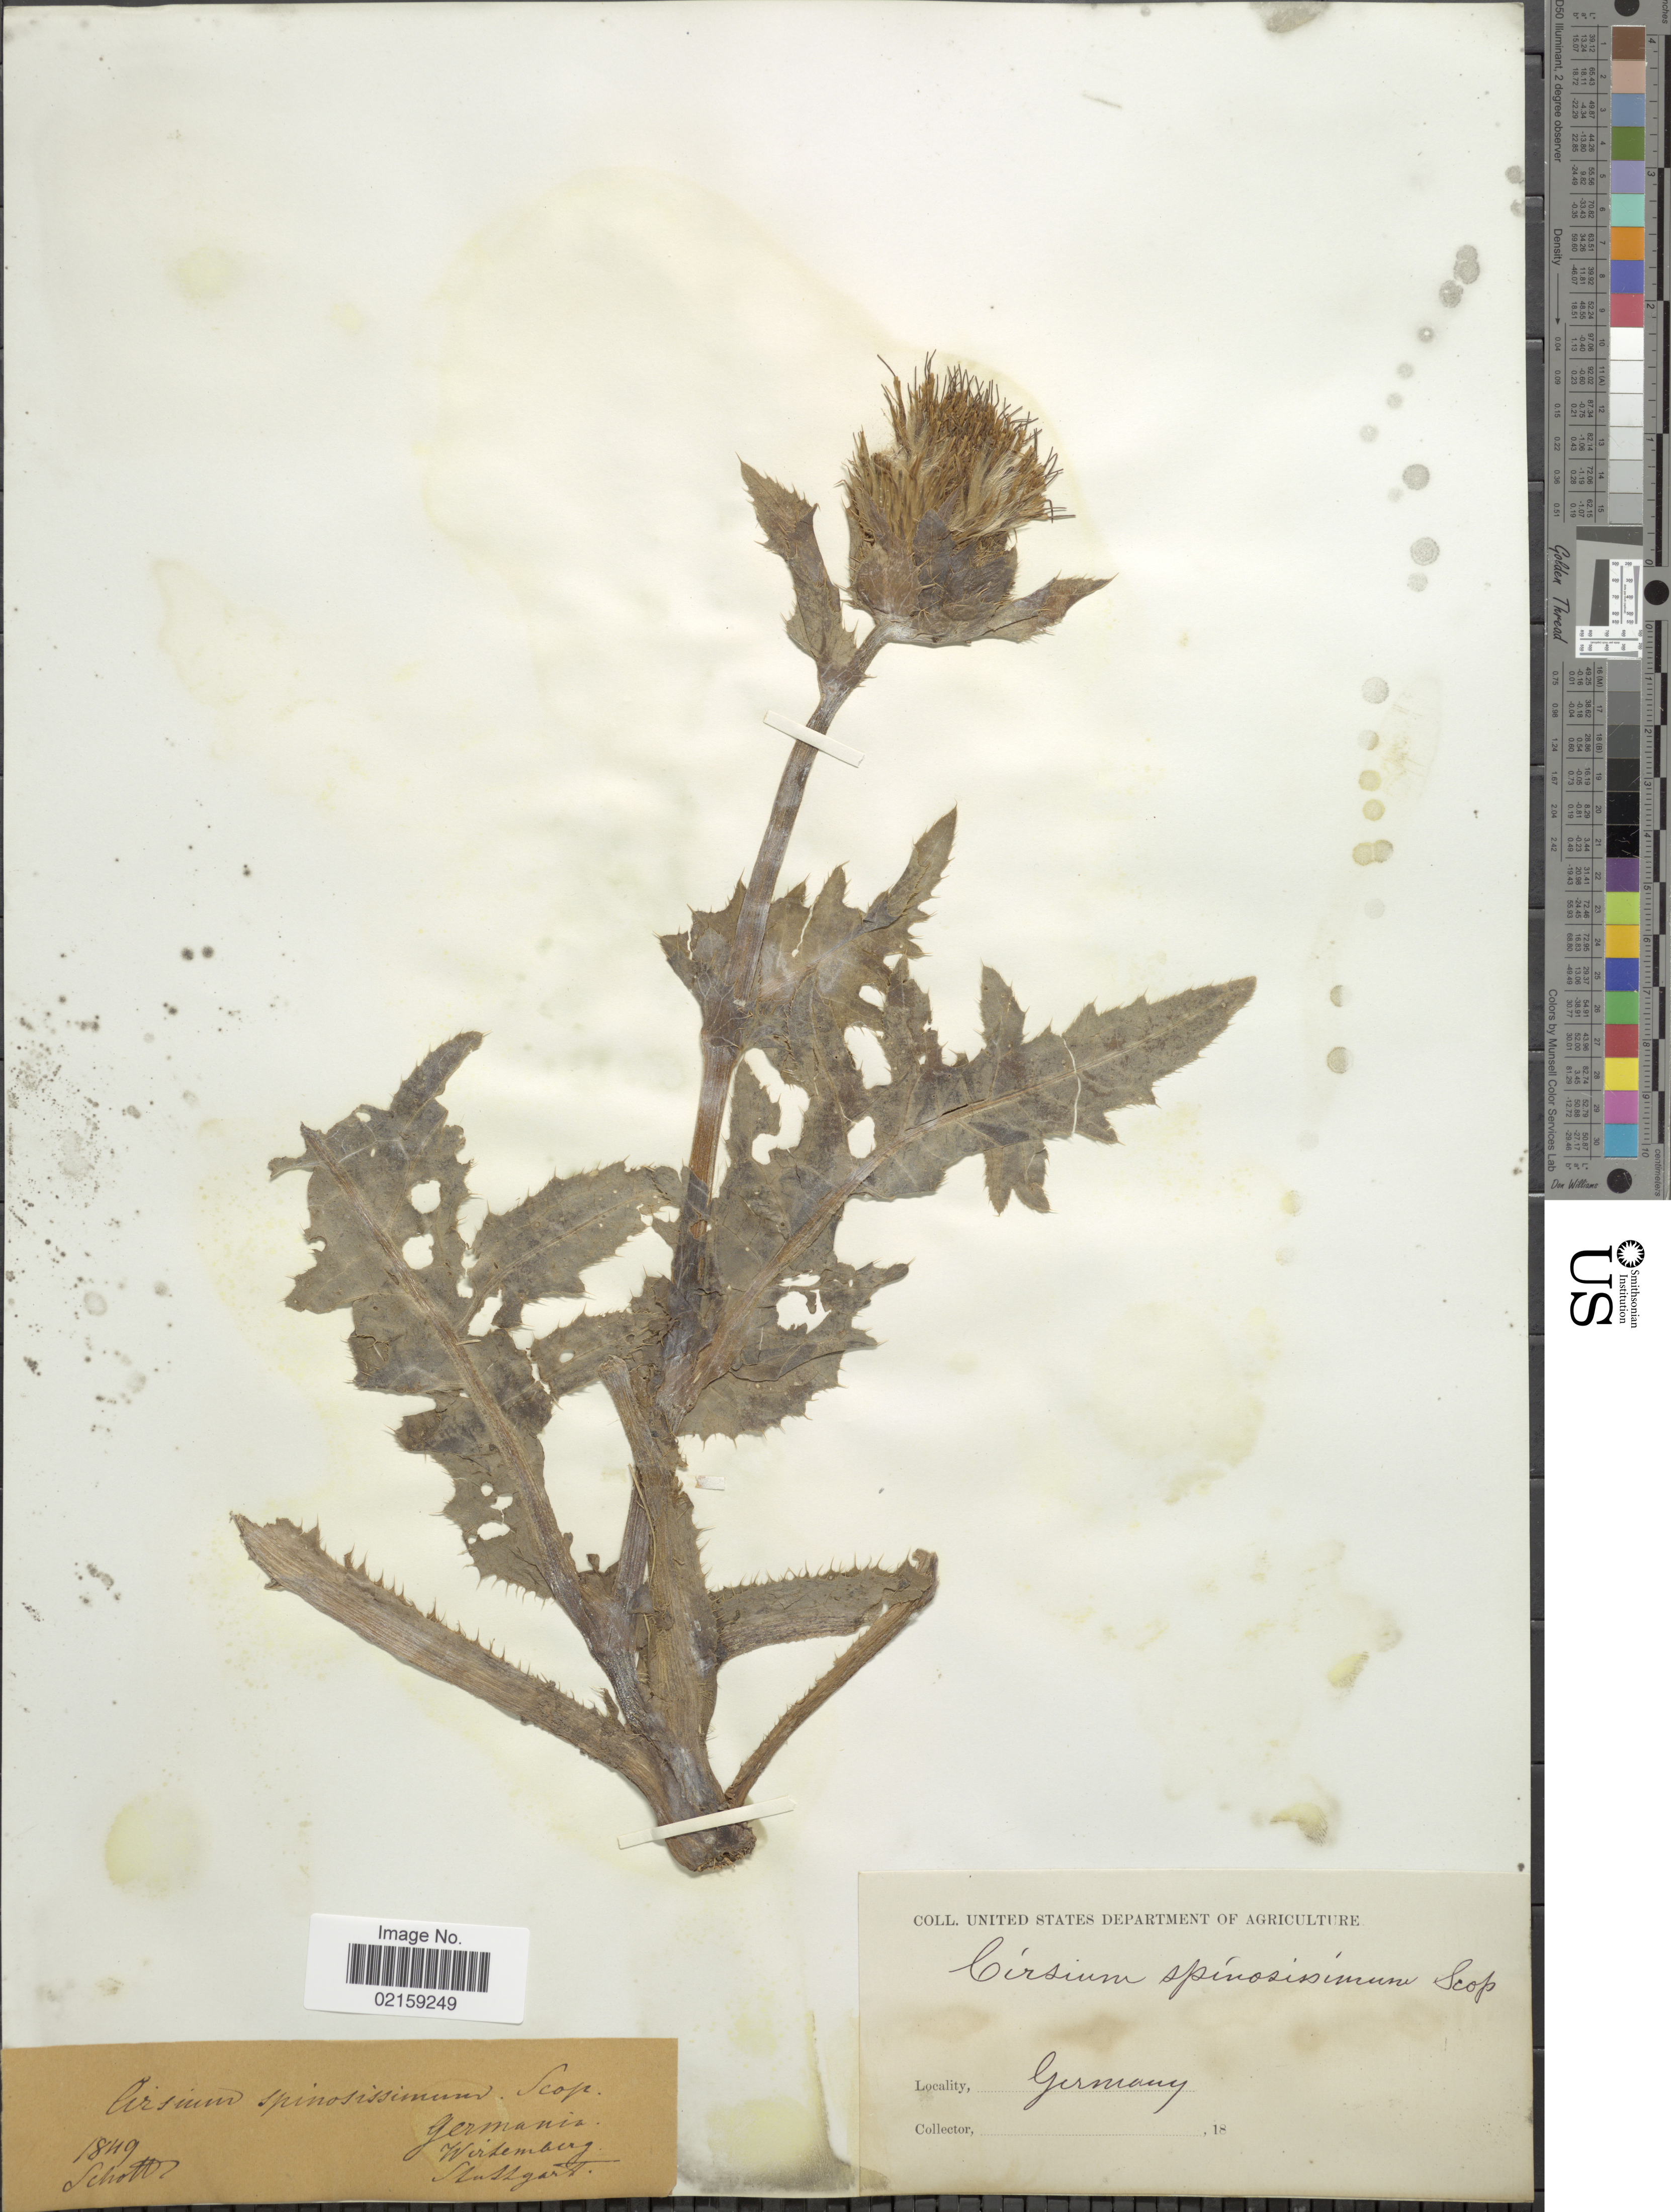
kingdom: Plantae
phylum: Tracheophyta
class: Magnoliopsida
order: Asterales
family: Asteraceae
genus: Cirsium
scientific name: Cirsium spinosissimum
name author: (L.) Scop.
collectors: Schott, --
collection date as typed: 18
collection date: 1849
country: Germany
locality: Wirtmenberg Stuttgart